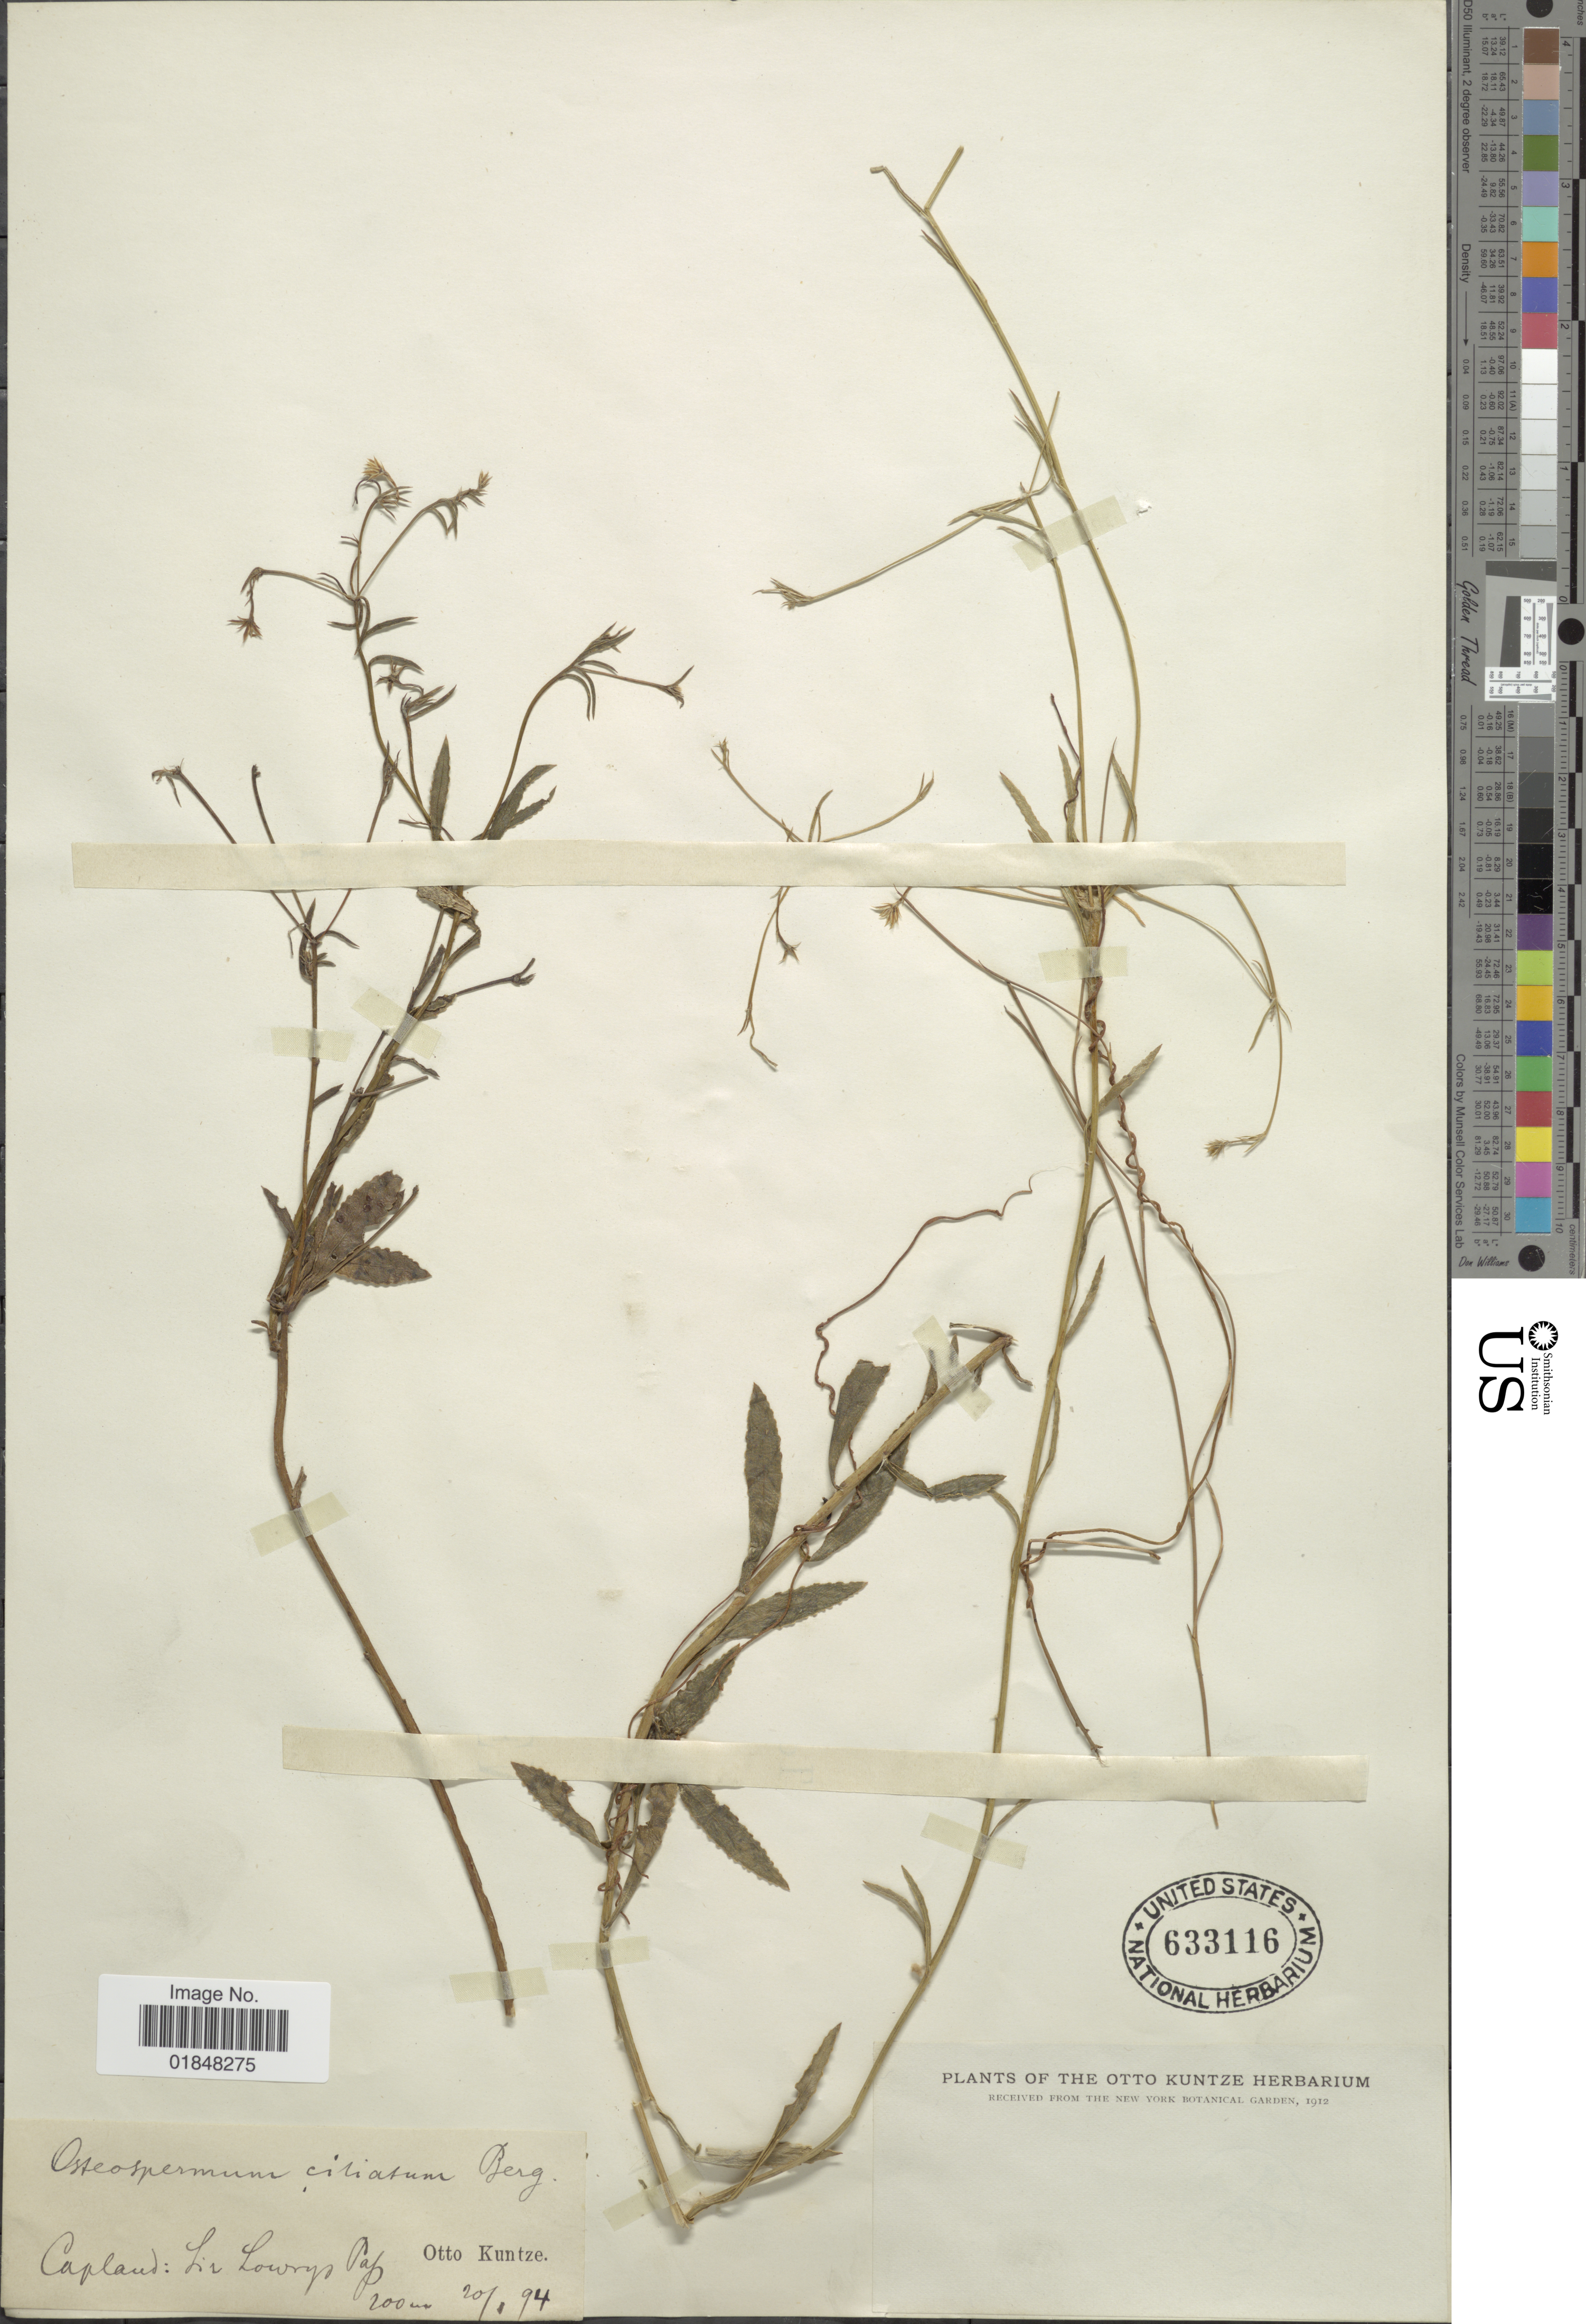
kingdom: Plantae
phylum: Tracheophyta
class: Magnoliopsida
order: Asterales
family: Asteraceae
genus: Osteospermum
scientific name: Osteospermum ciliatum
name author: P.J. Bergius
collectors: C.E.O. Kuntze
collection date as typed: Transcribed d/m/y: 20/1/94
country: South Africa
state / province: Western Cape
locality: Capland: Sir Lowry's Pass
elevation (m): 200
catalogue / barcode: US 633116